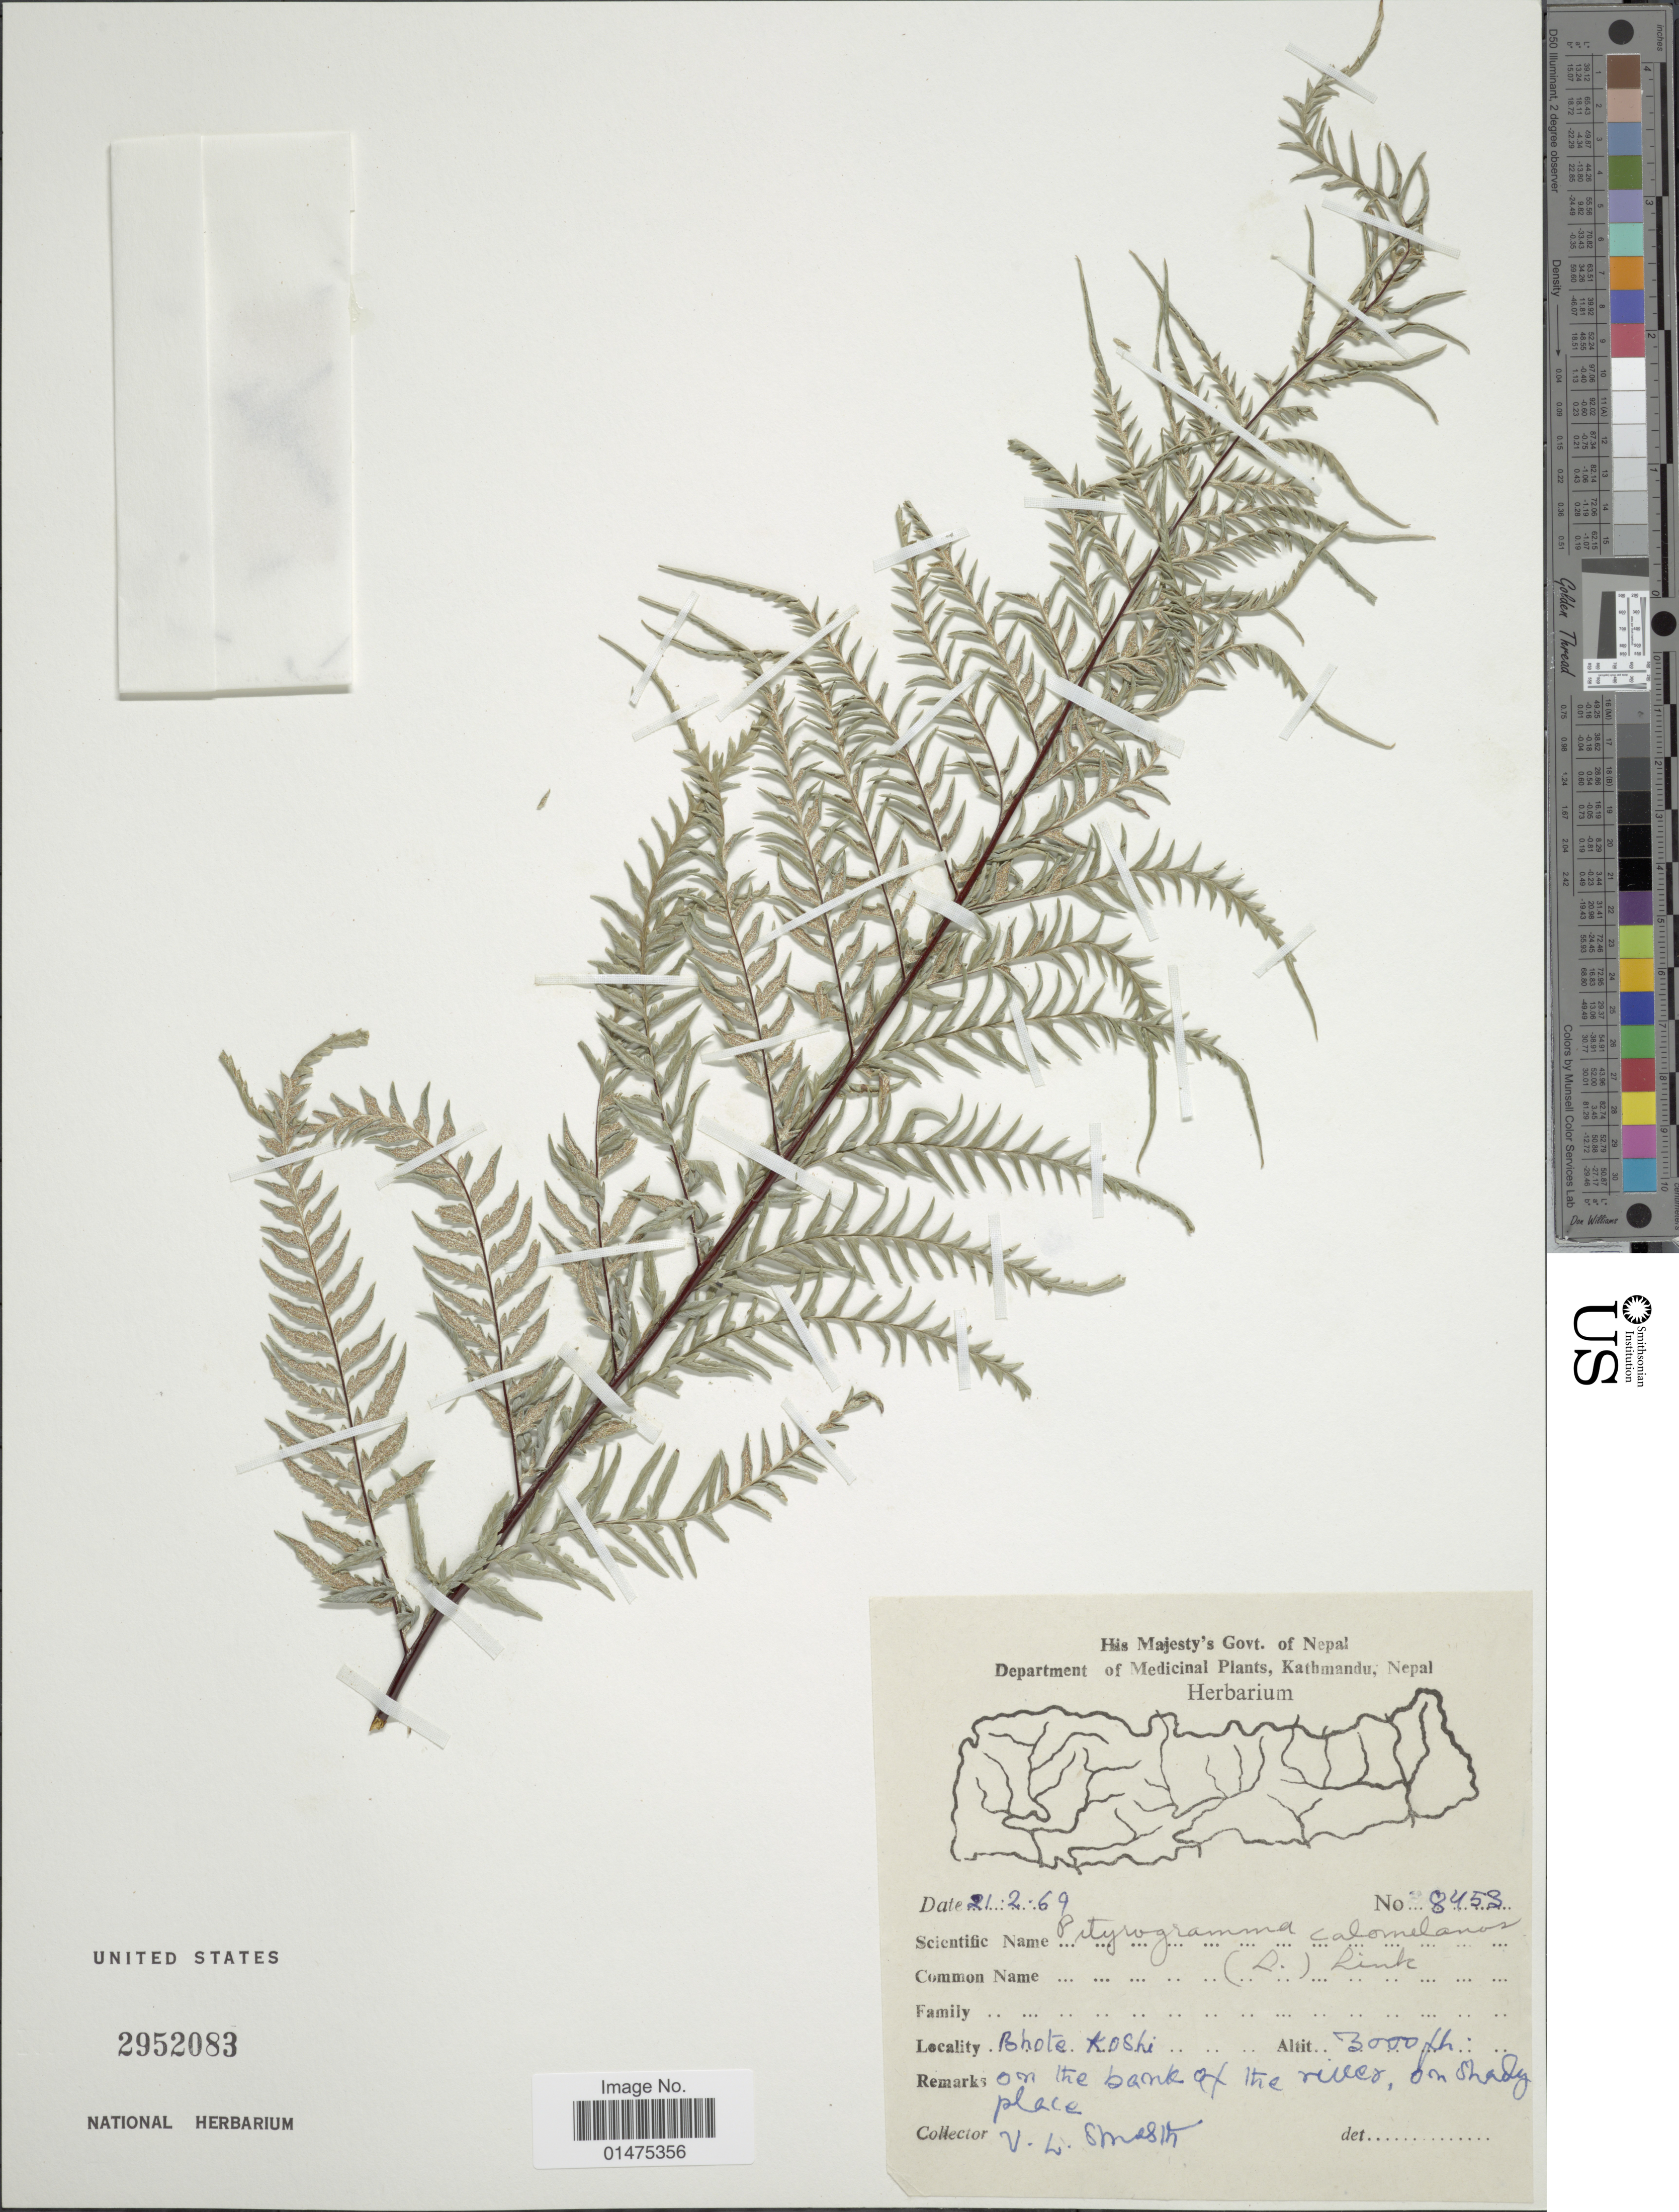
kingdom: Plantae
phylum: Tracheophyta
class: Polypodiopsida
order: Polypodiales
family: Pteridaceae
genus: Pityrogramma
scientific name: Pityrogramma calomelanos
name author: (L.) Link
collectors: V. Shrestha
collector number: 8453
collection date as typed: Transcribed d/m/y: 21/2/69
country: Nepal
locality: Bhote Koshi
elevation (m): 914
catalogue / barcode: US 2952083